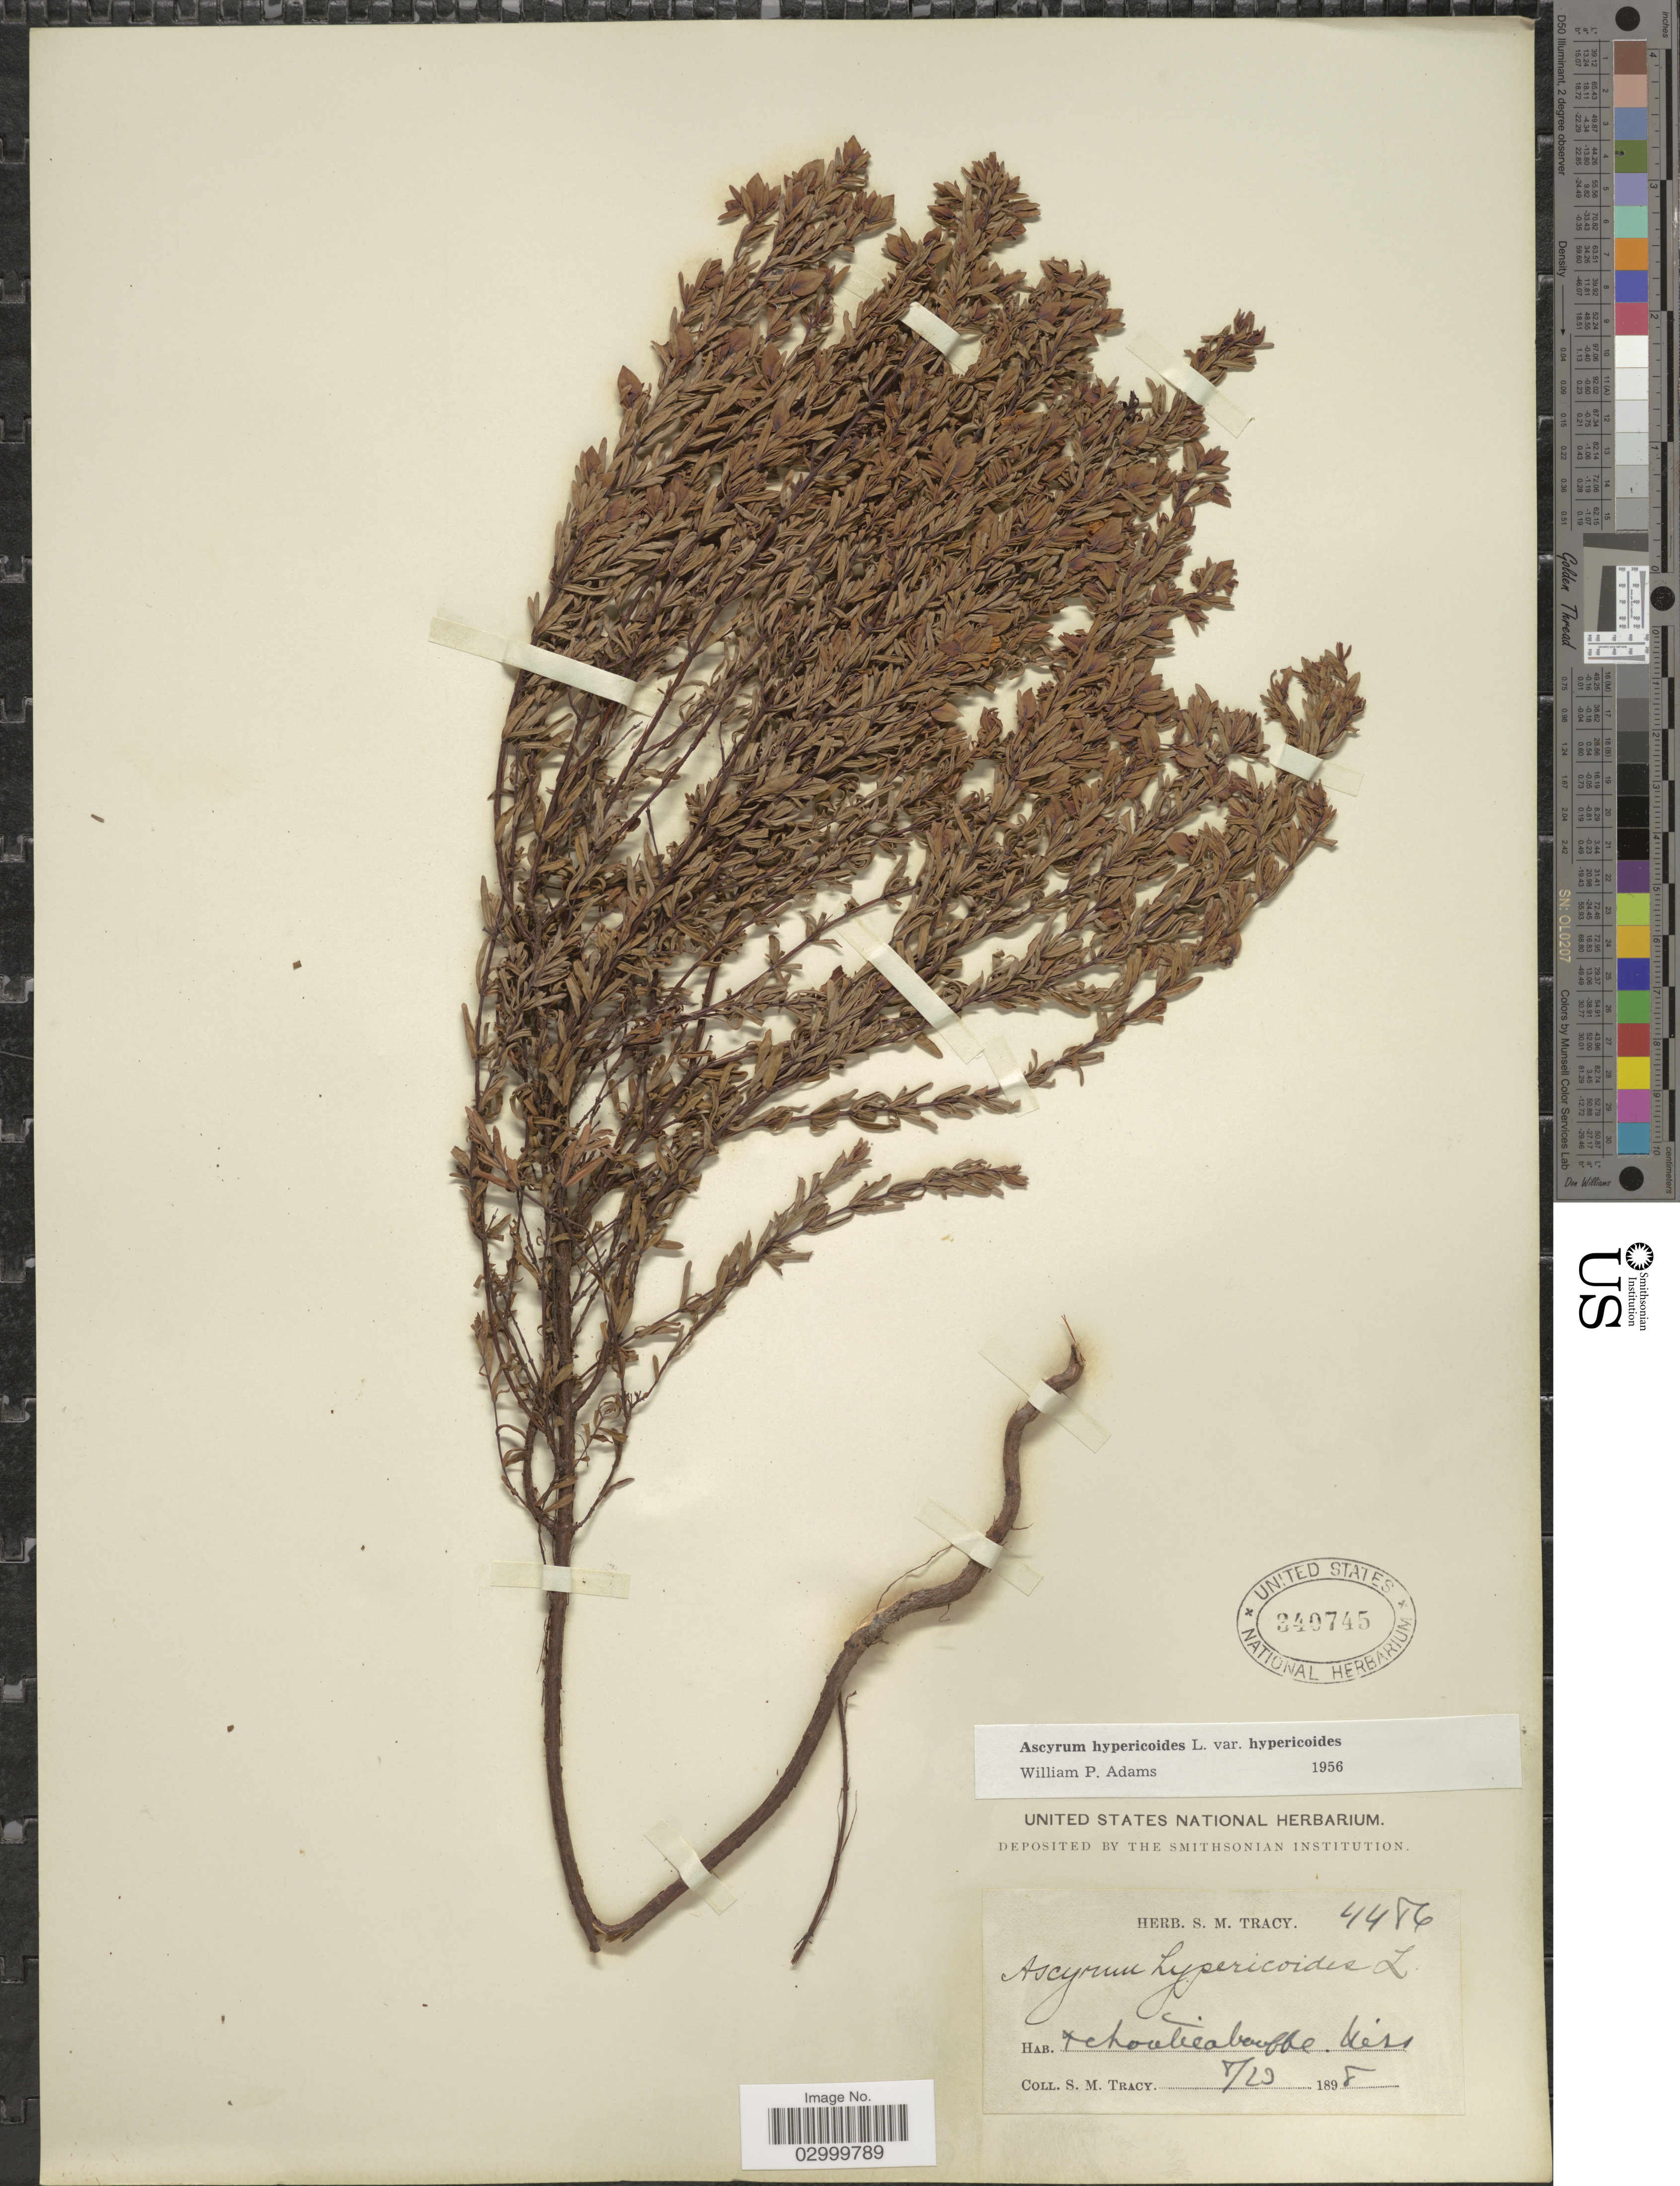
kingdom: Plantae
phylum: Tracheophyta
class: Magnoliopsida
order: Malpighiales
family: Hypericaceae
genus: Hypericum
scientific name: Hypericum hypericoides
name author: (L.) Crantz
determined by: Strong, Mark T., (BOT), Smithsonian Institution - National Museum of Natural History (UNITED STATES)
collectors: S. M. Tracy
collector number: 4486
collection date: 1898-08-23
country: United States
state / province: Mississippi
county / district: Harrison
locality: Tchoutacabouffa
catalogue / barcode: US 340745